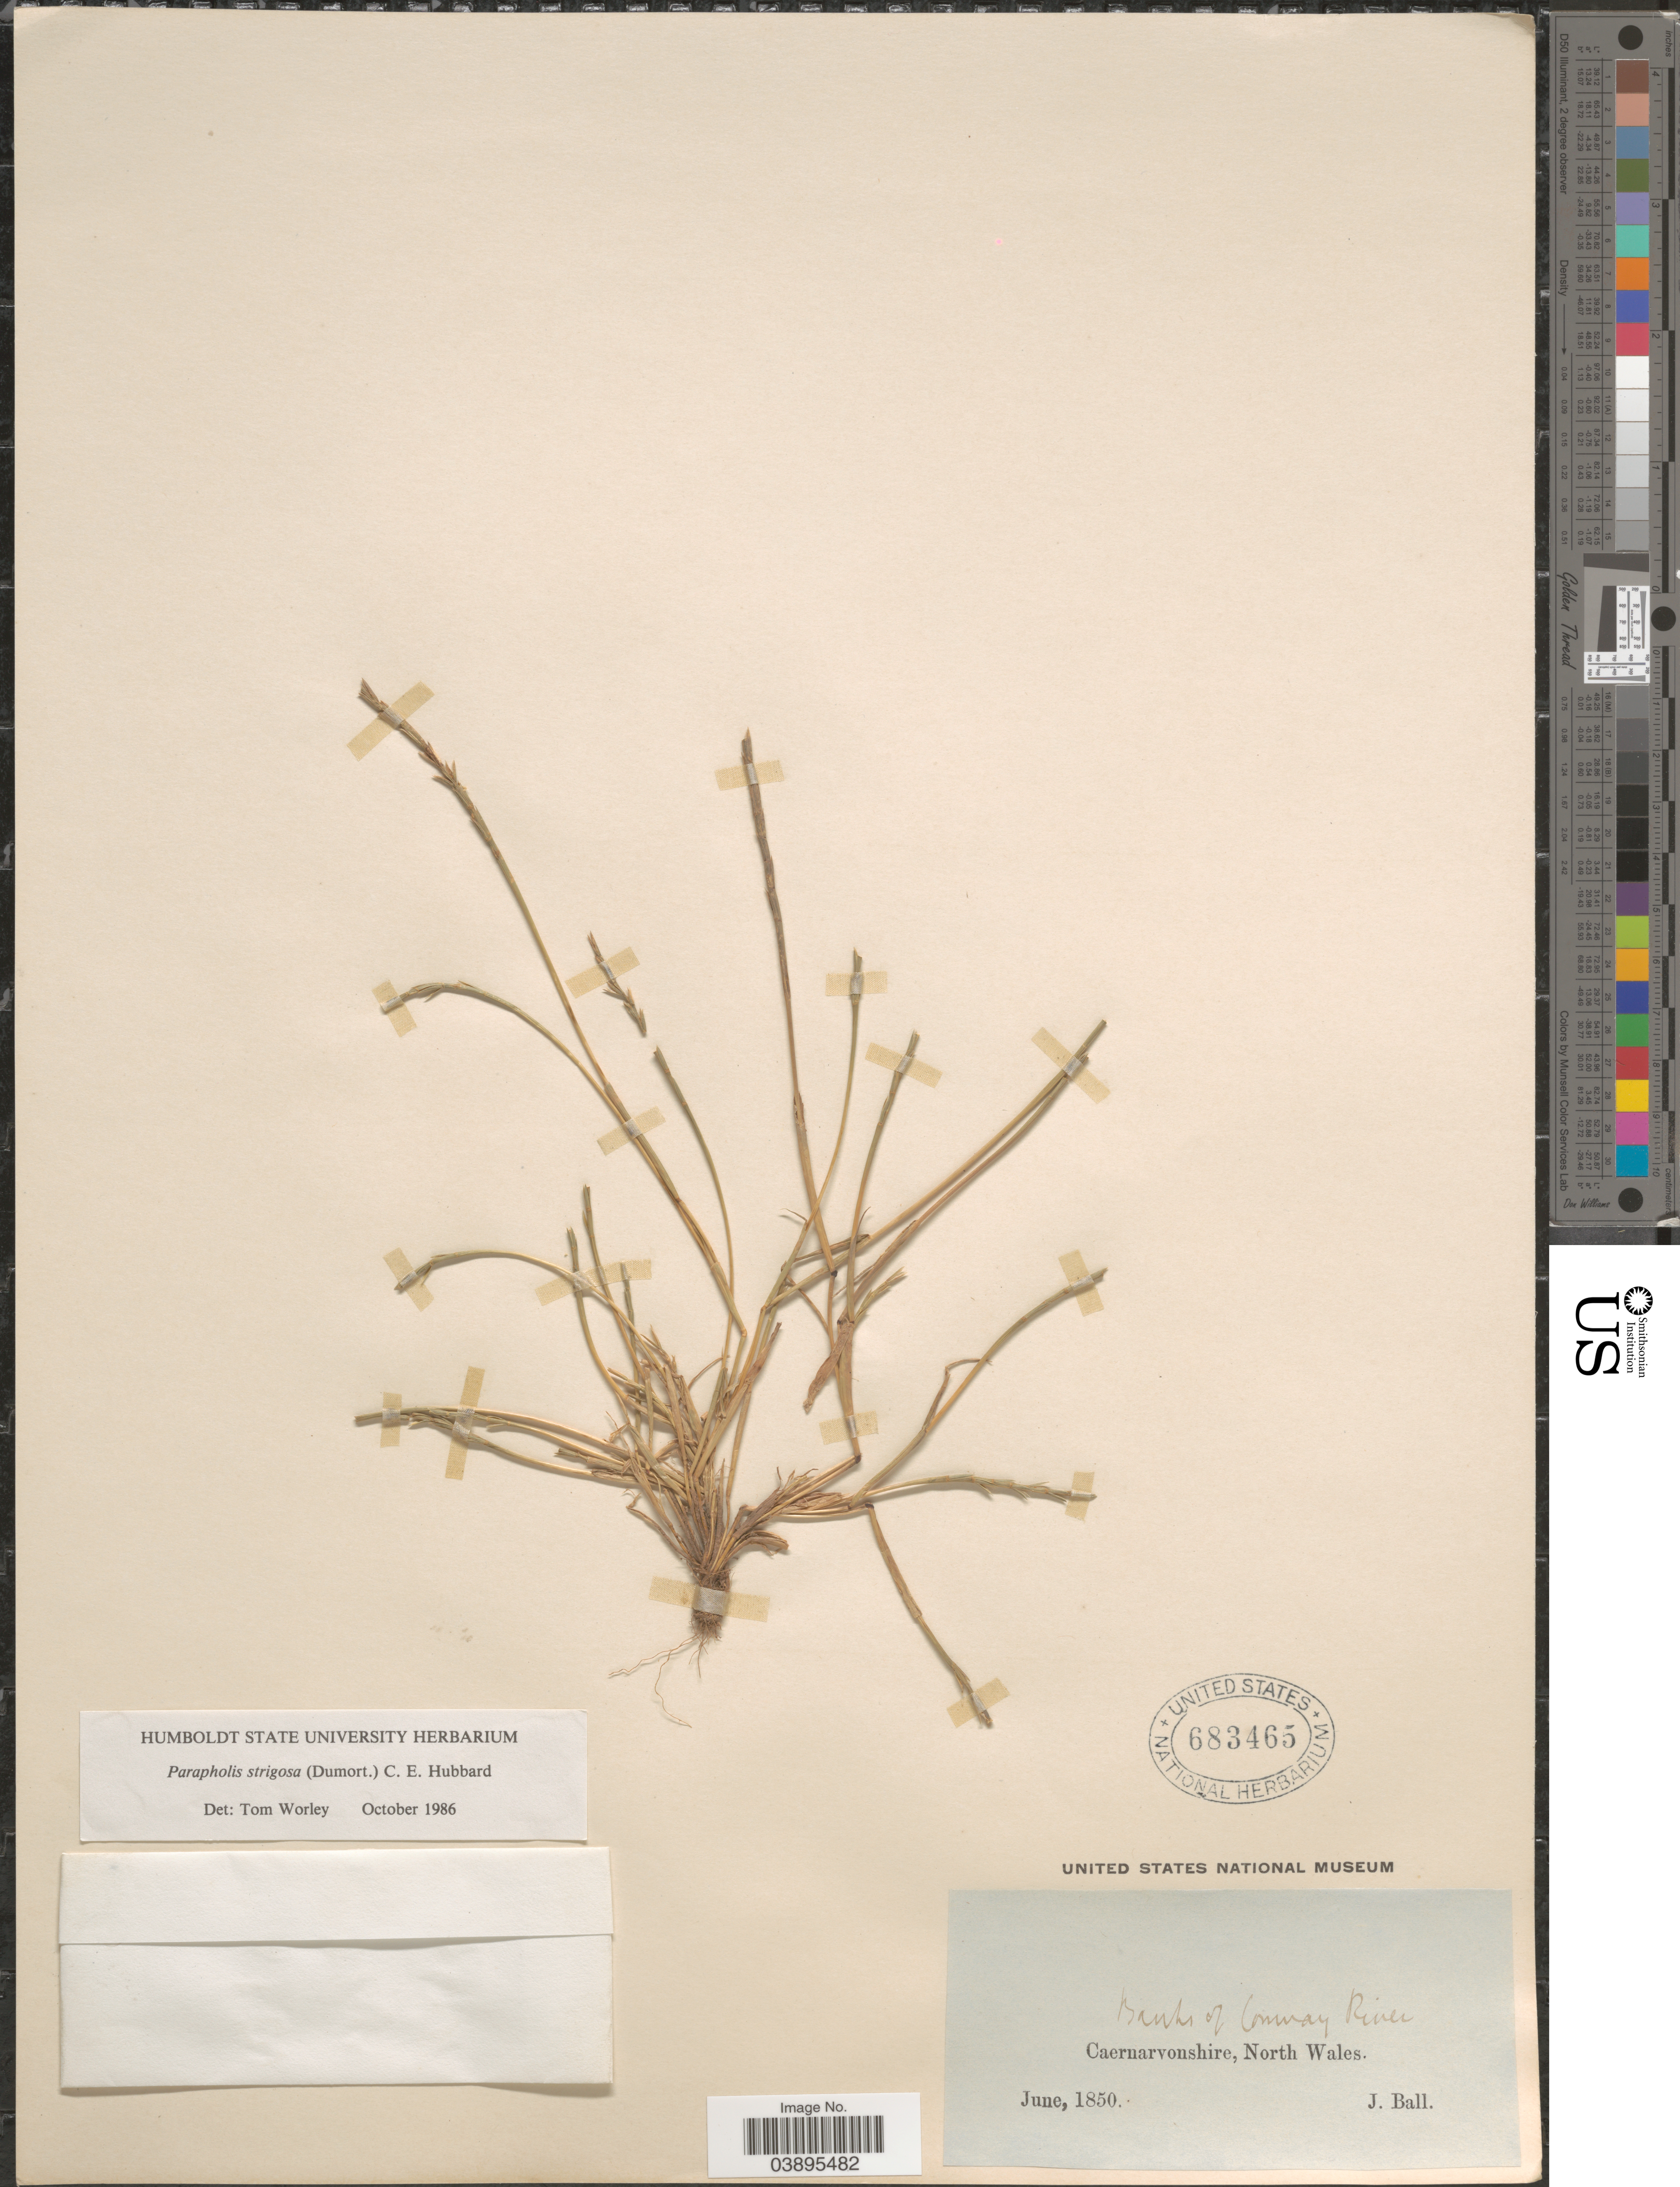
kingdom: Plantae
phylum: Tracheophyta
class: Liliopsida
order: Poales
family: Poaceae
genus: Parapholis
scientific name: Parapholis strigosa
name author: (Dumort.) C.E. Hubb.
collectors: J. Ball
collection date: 1850-06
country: United Kingdom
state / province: Wales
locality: Banks of Conway River. Caernarvonshire, North Wales.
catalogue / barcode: US 683465